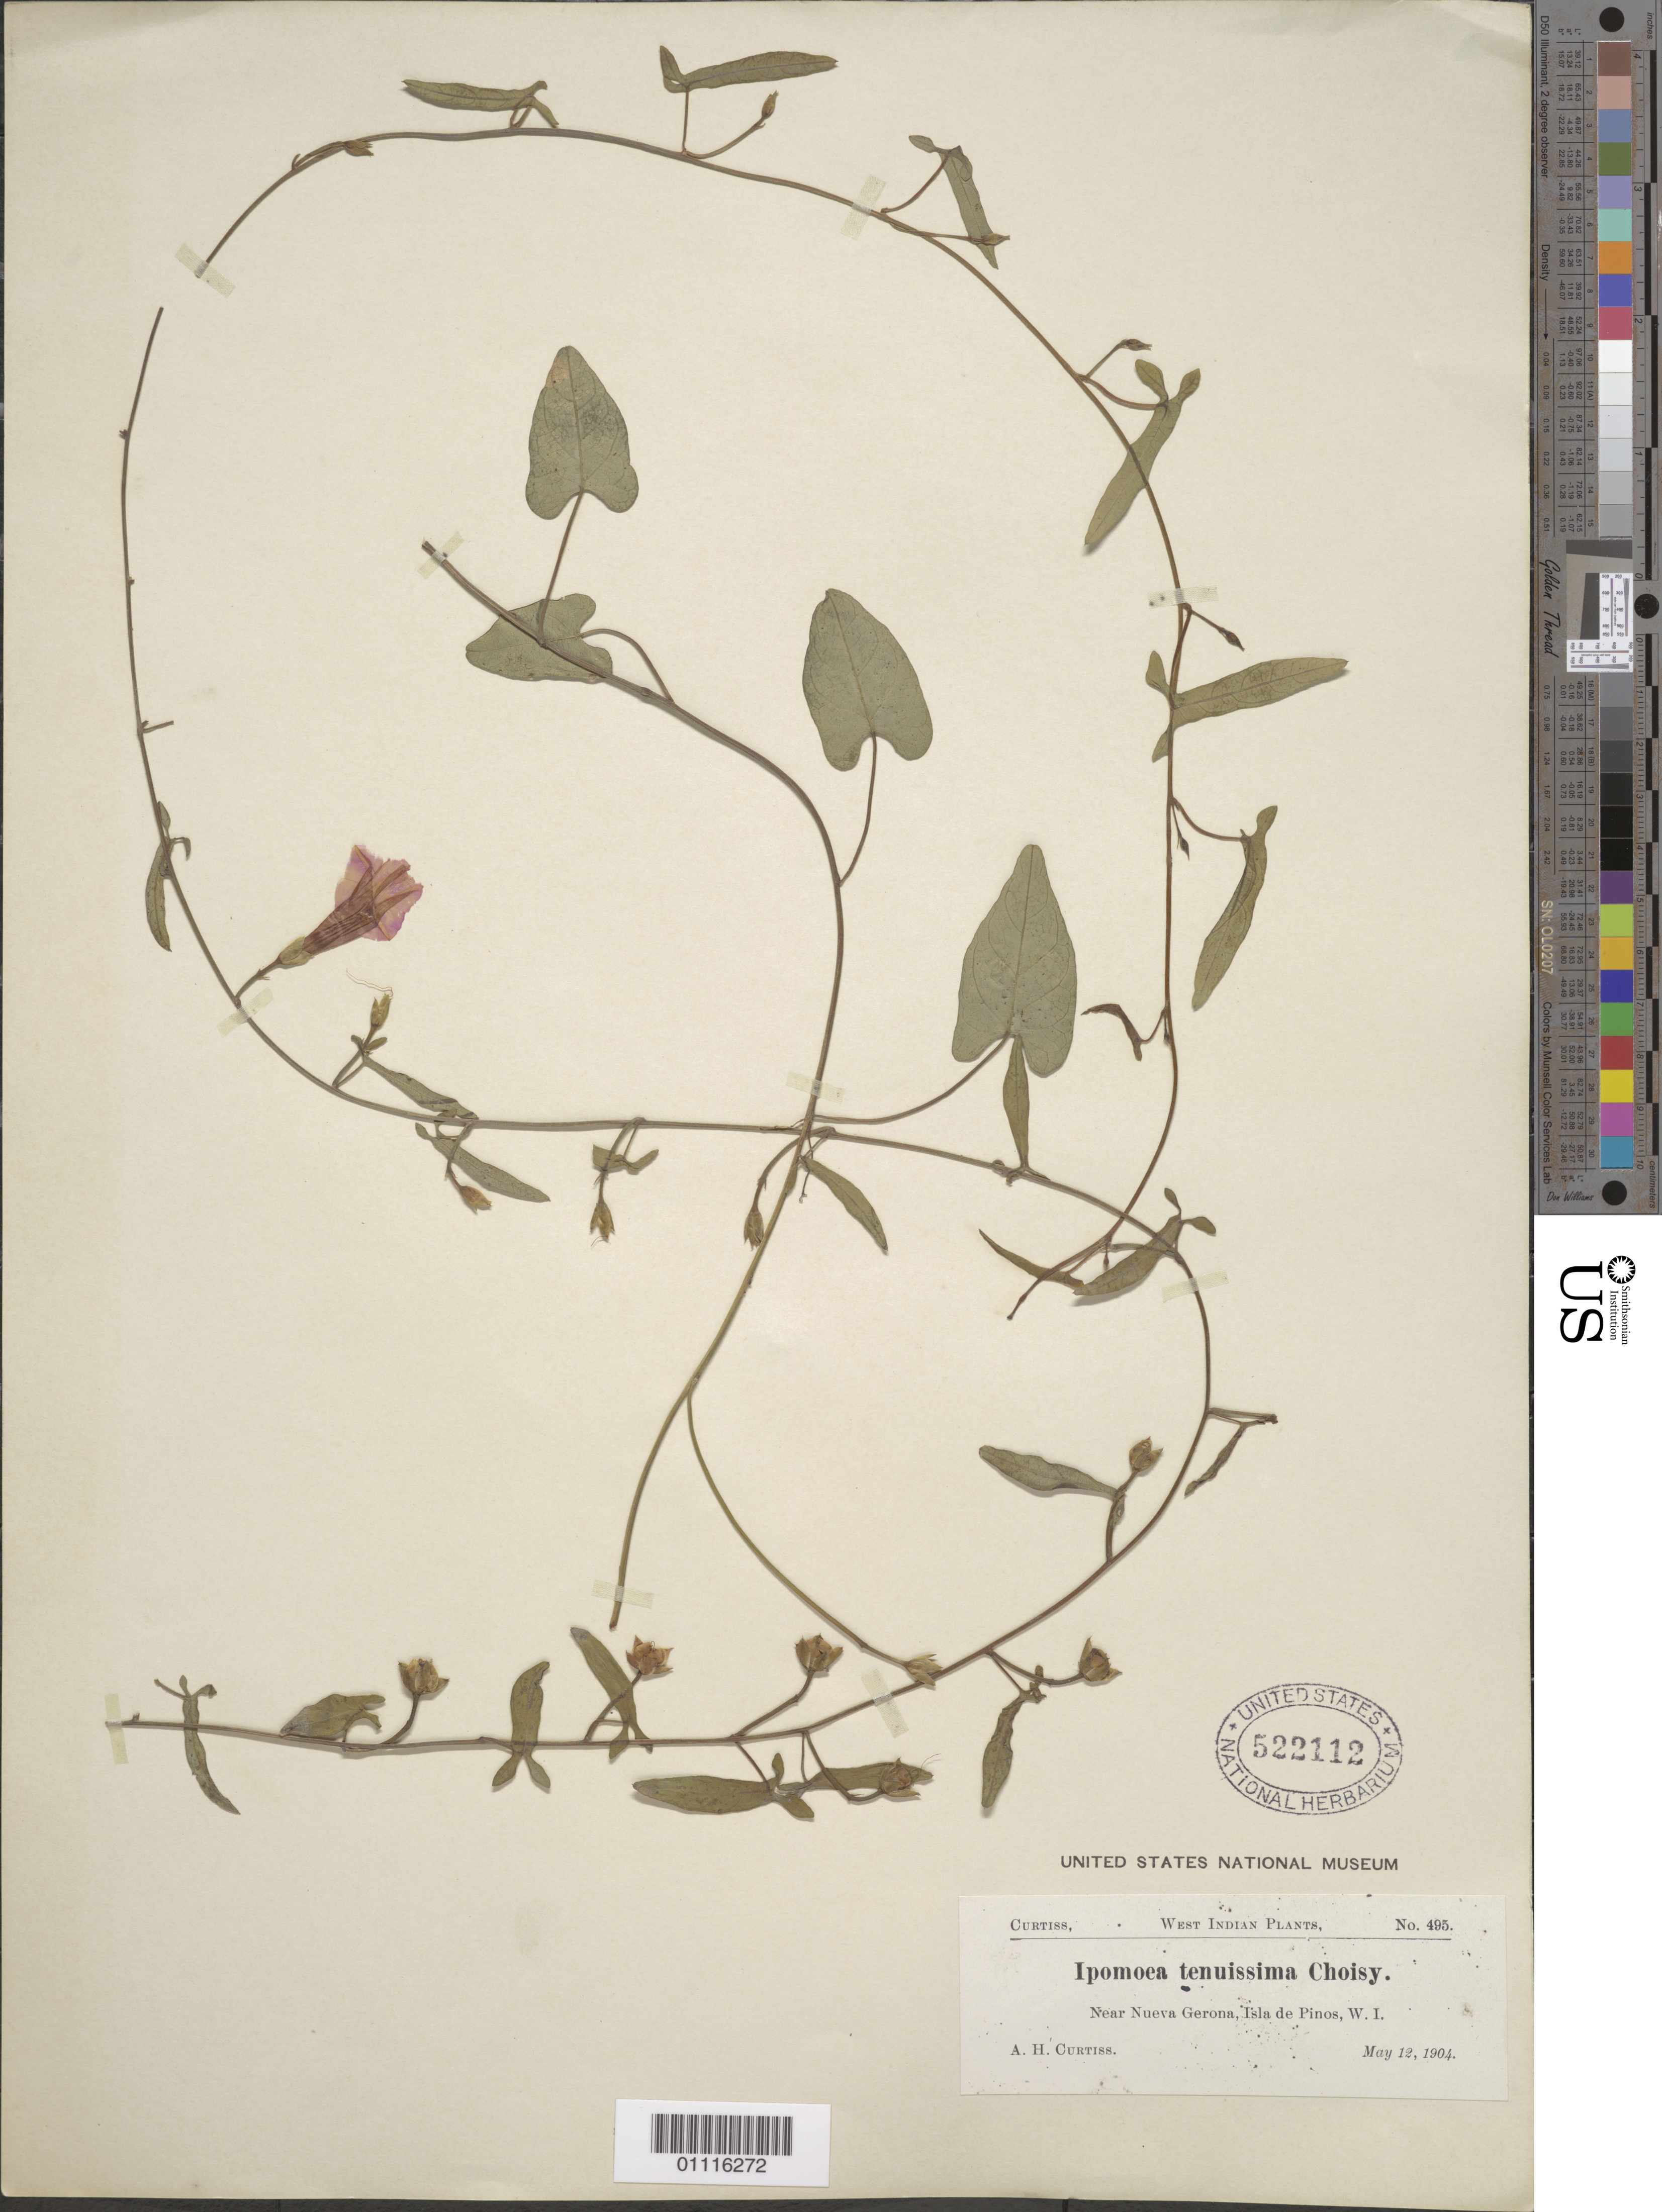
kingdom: Plantae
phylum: Tracheophyta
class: Magnoliopsida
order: Solanales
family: Convolvulaceae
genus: Ipomoea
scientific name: Ipomoea tenuissima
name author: Choisy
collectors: A. H. Curtiss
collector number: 495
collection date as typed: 12 May 1904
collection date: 1904-05-12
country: Cuba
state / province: Isla de La Juventud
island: Isla de la Juventud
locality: Isle of Pines, Near Nueva Gerona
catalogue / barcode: US 522112